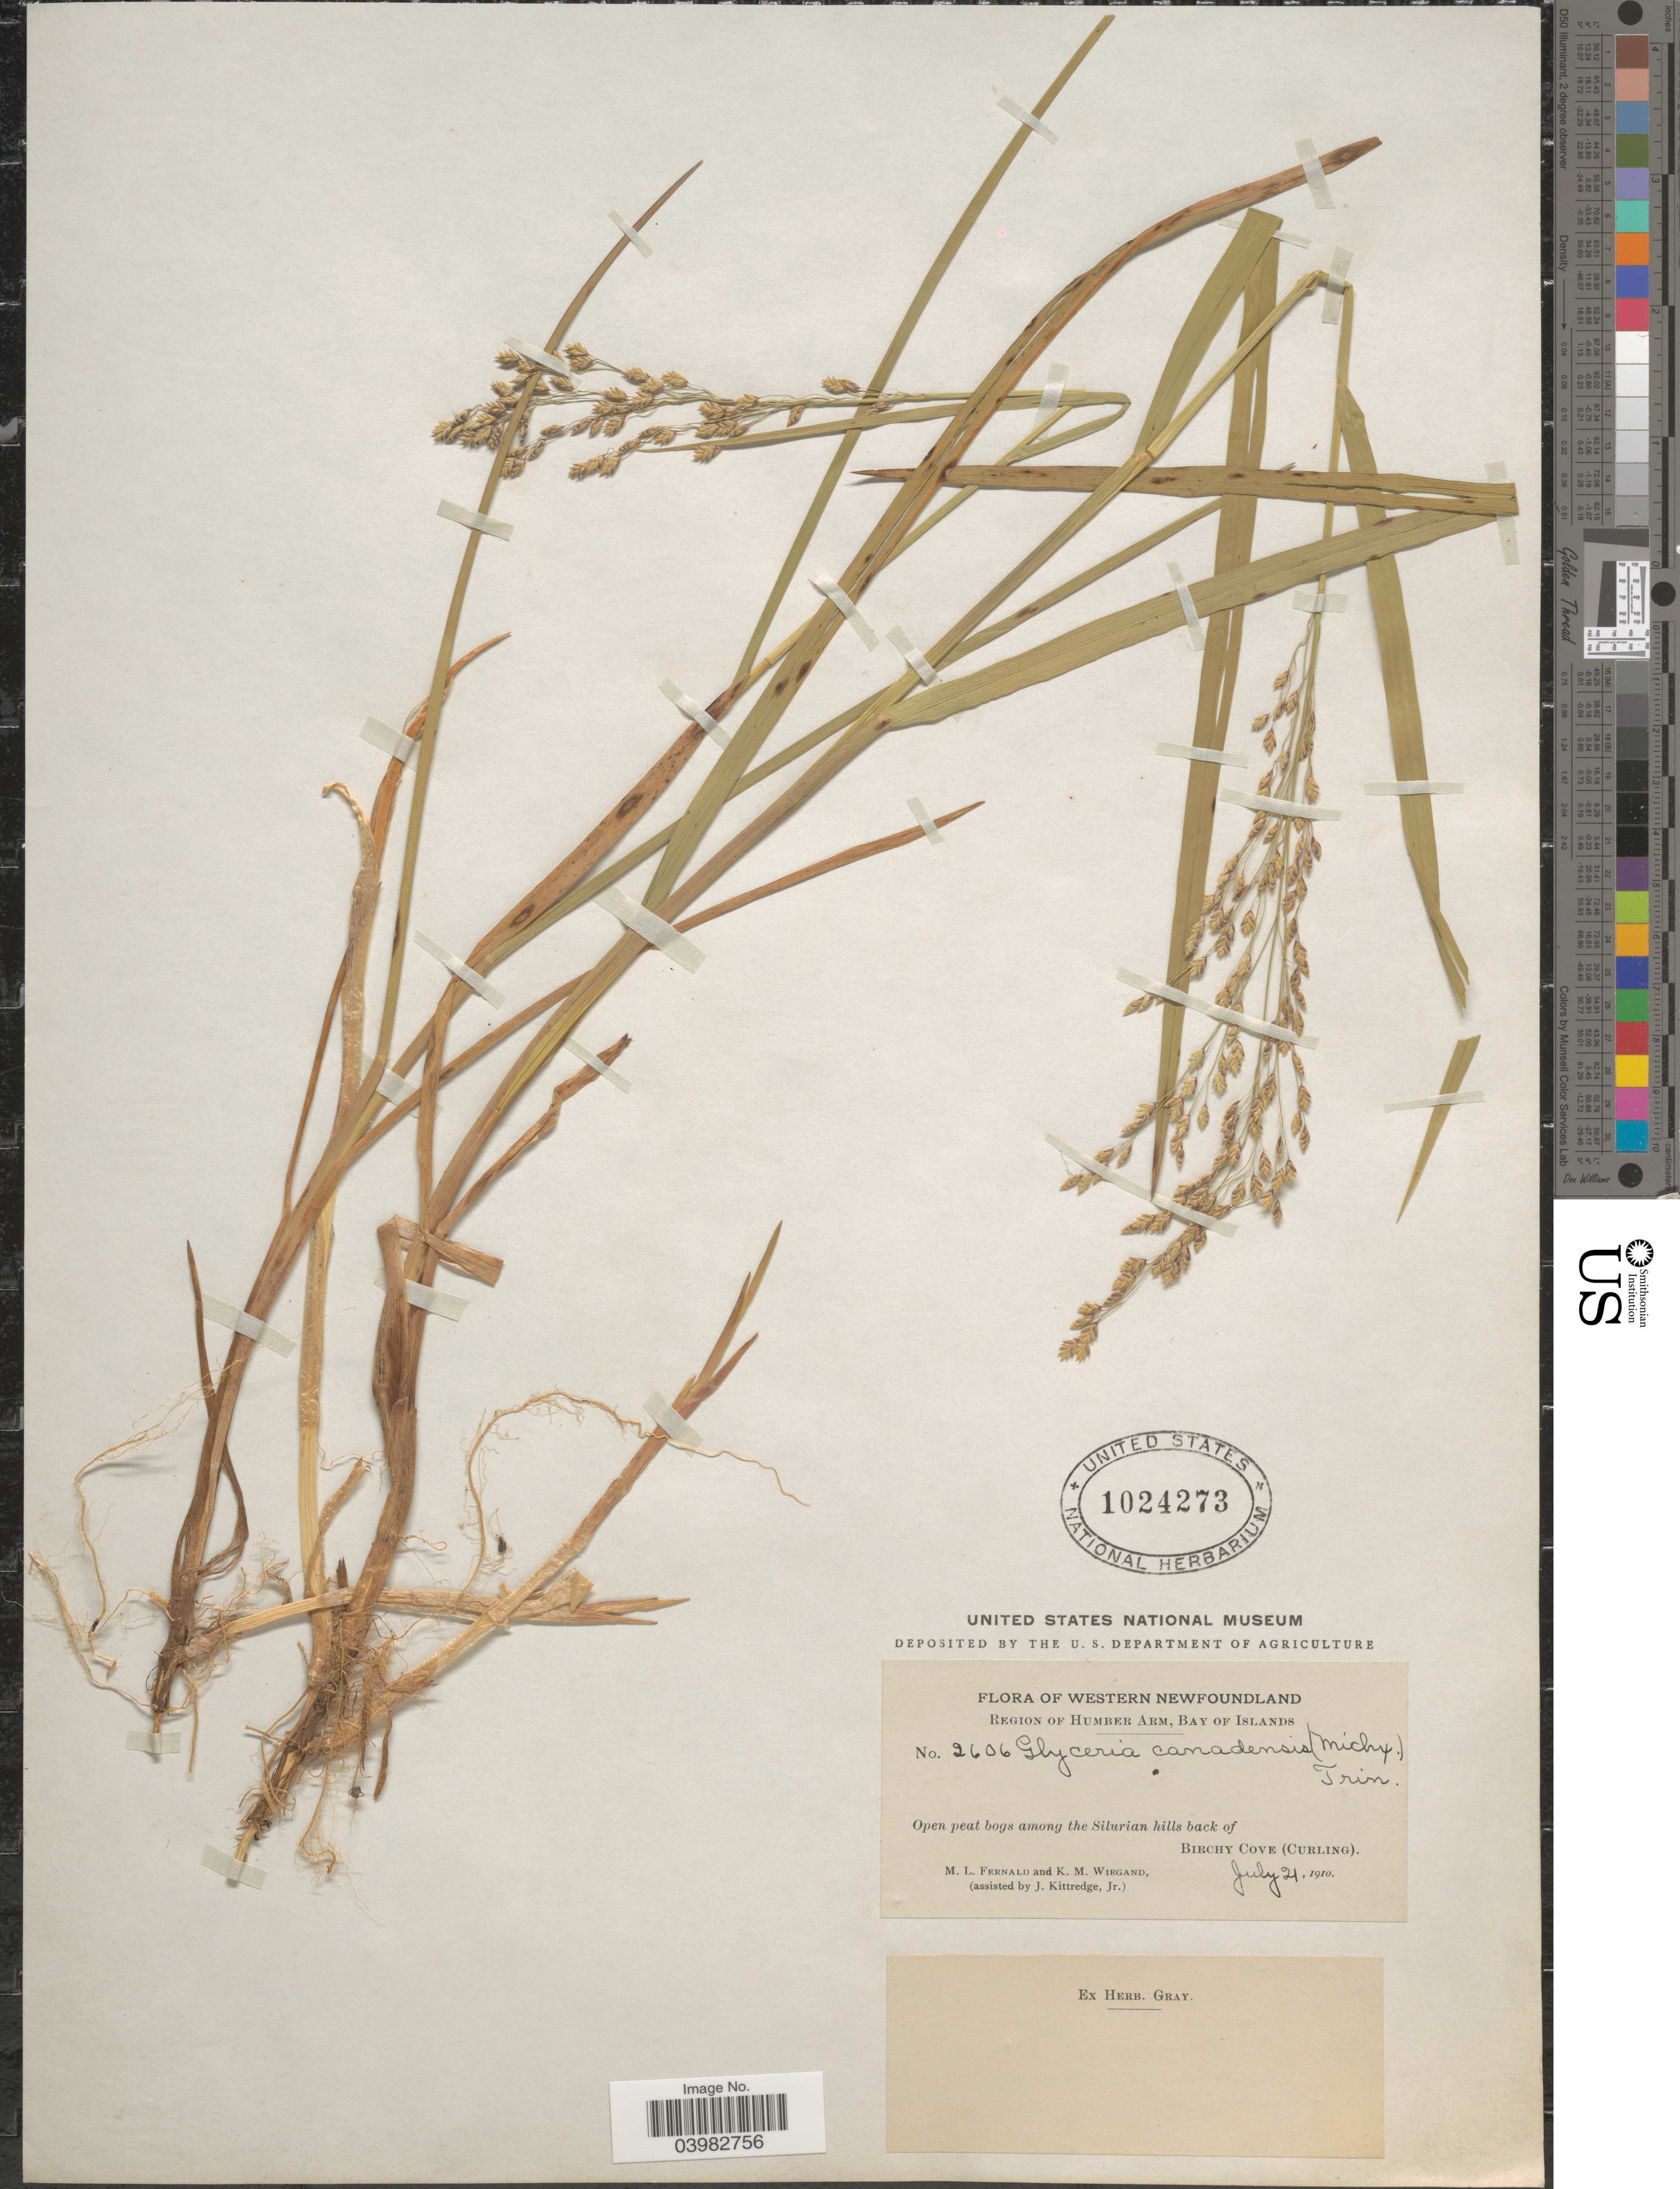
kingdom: Plantae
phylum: Tracheophyta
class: Liliopsida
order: Poales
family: Poaceae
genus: Glyceria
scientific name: Glyceria canadensis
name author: (Michx.) Trin.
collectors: M. L. Fernald, K. M. Wiegand & J. Kittredge Jr.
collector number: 2606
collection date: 1910-07-21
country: Canada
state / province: Newfoundland and Labrador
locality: Western Newfoundland. Region of Humber Arm, Bay of Islands. Among the Silurian hills back of Birchy Cove (Curling).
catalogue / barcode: US 1024273